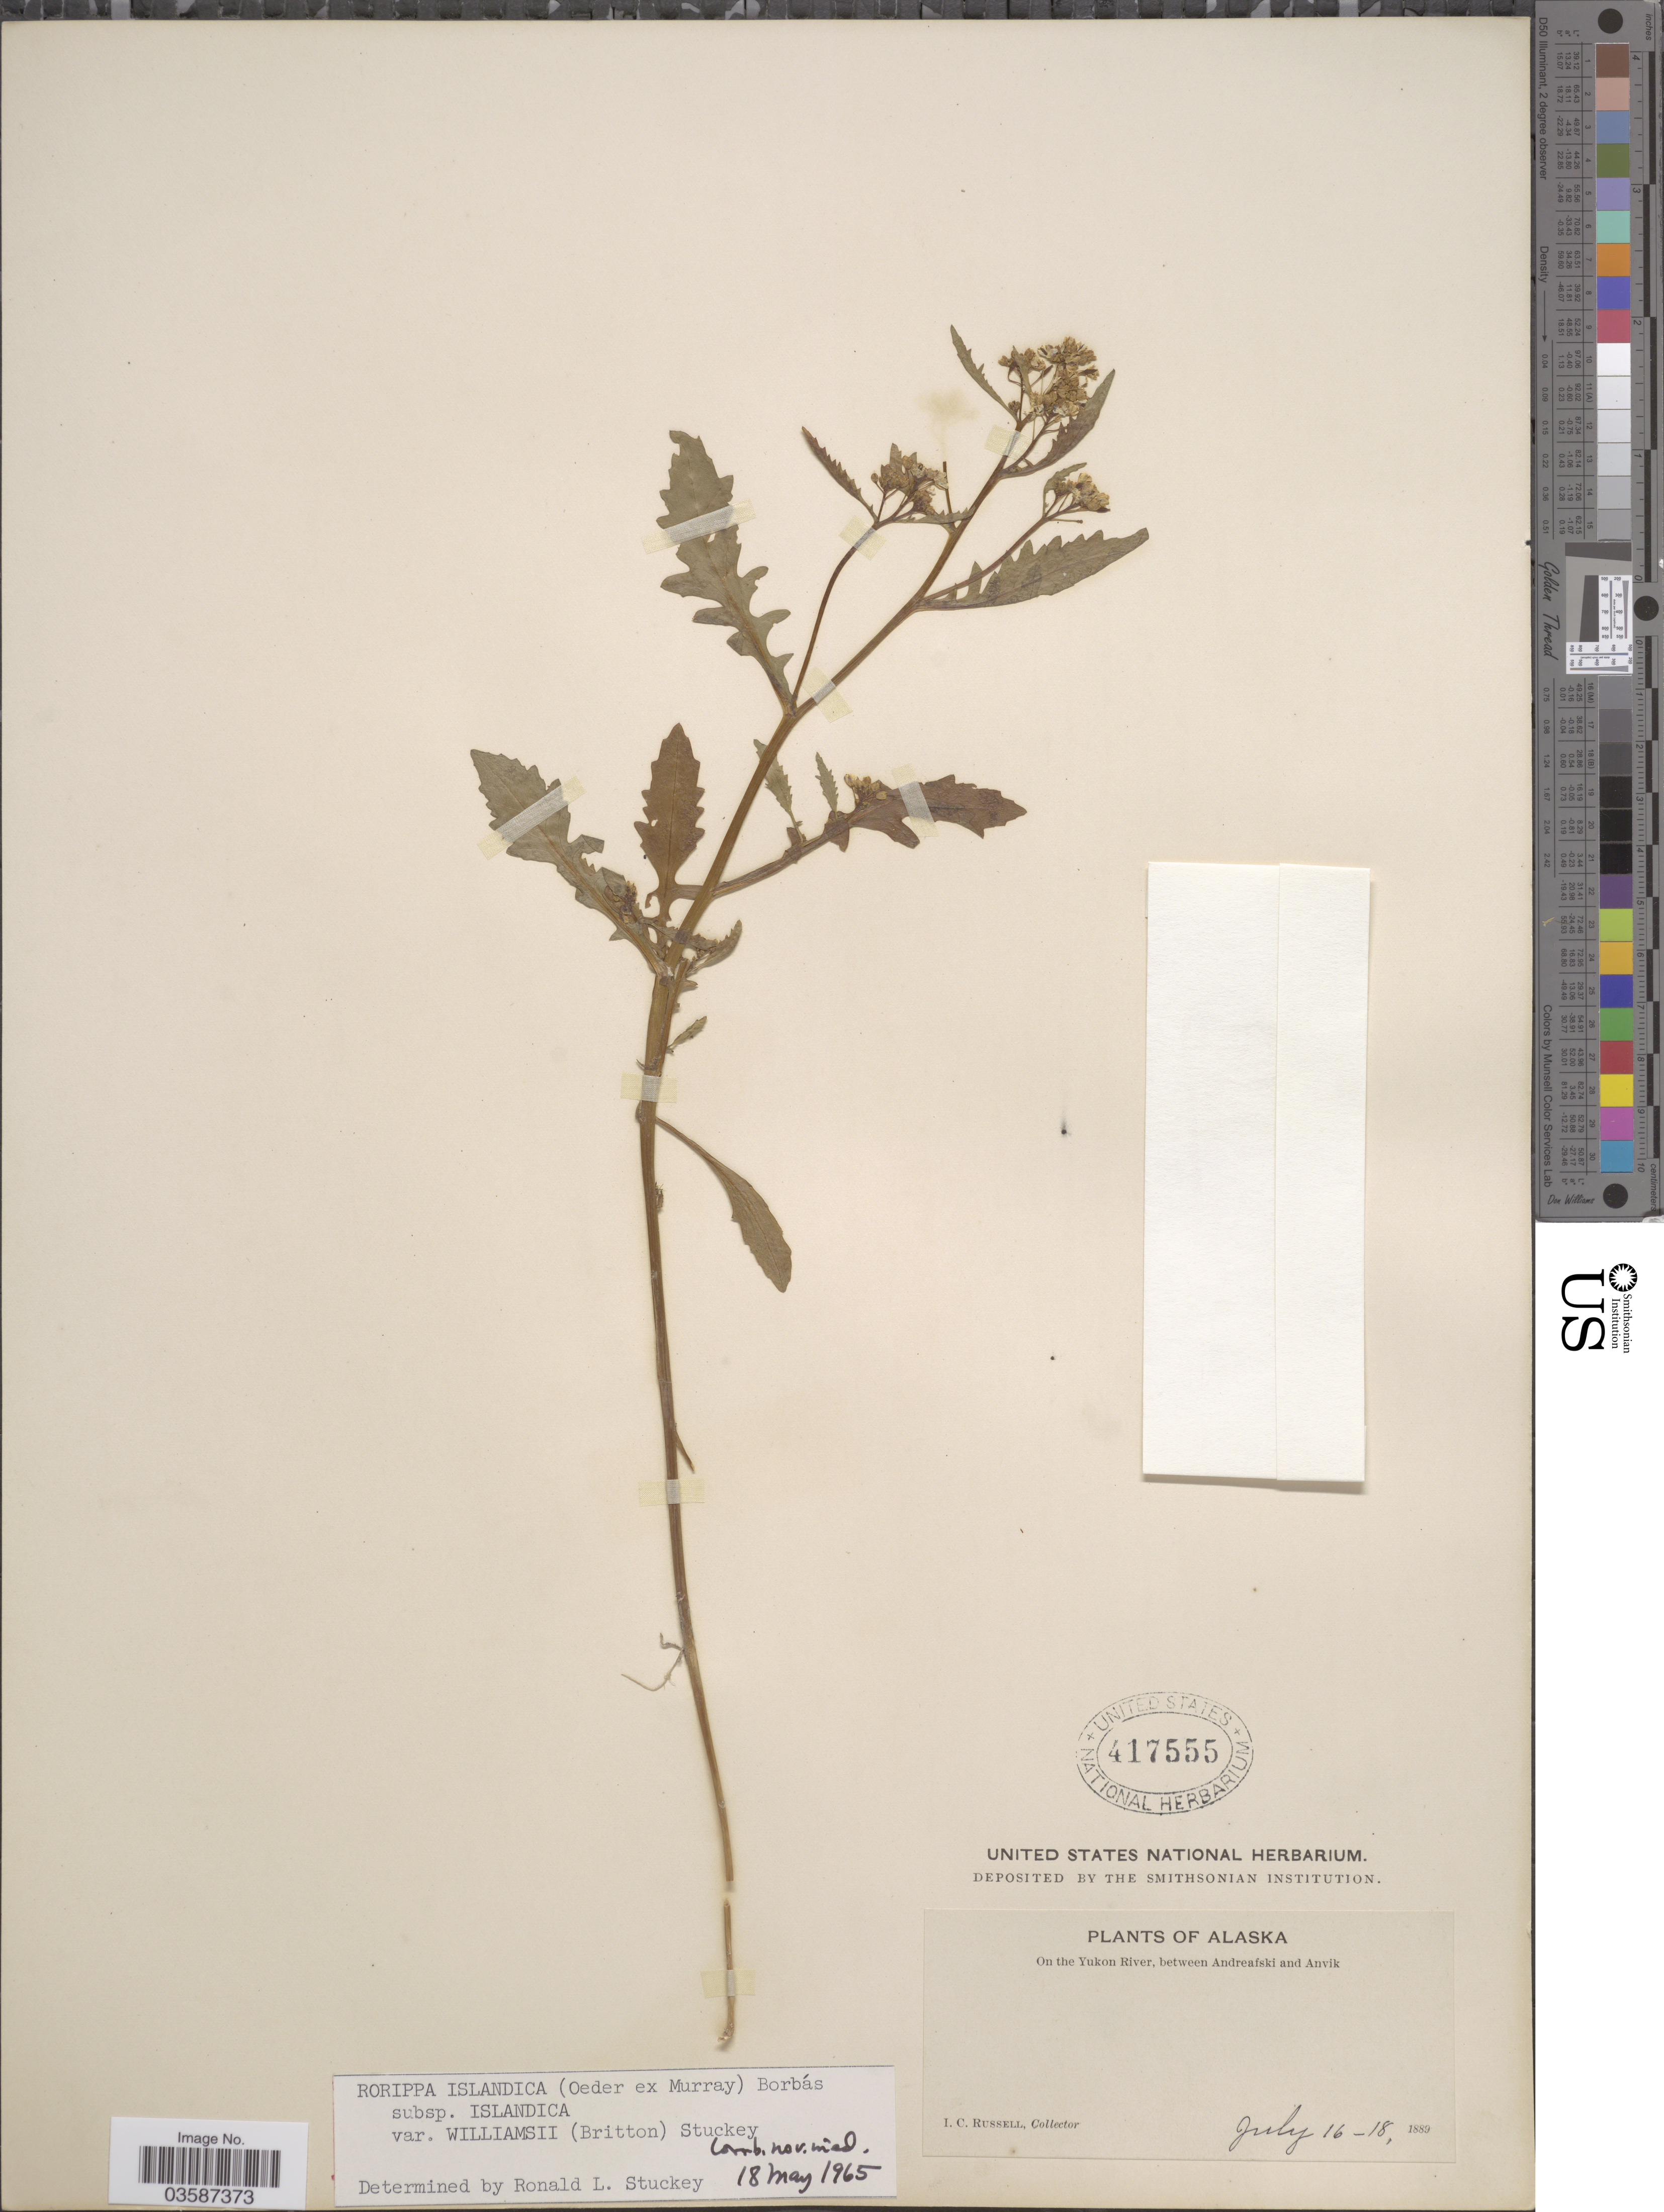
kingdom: Plantae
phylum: Tracheophyta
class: Magnoliopsida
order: Brassicales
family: Brassicaceae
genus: Rorippa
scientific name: Rorippa islandica var. williamsii (Britton) Stuckey comb. nov. ined.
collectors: I. C. Russell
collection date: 1889-07-16/1889-07-18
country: United States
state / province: Alaska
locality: On the Yukon River, between Andreafski and Anvik.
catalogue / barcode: US 417555